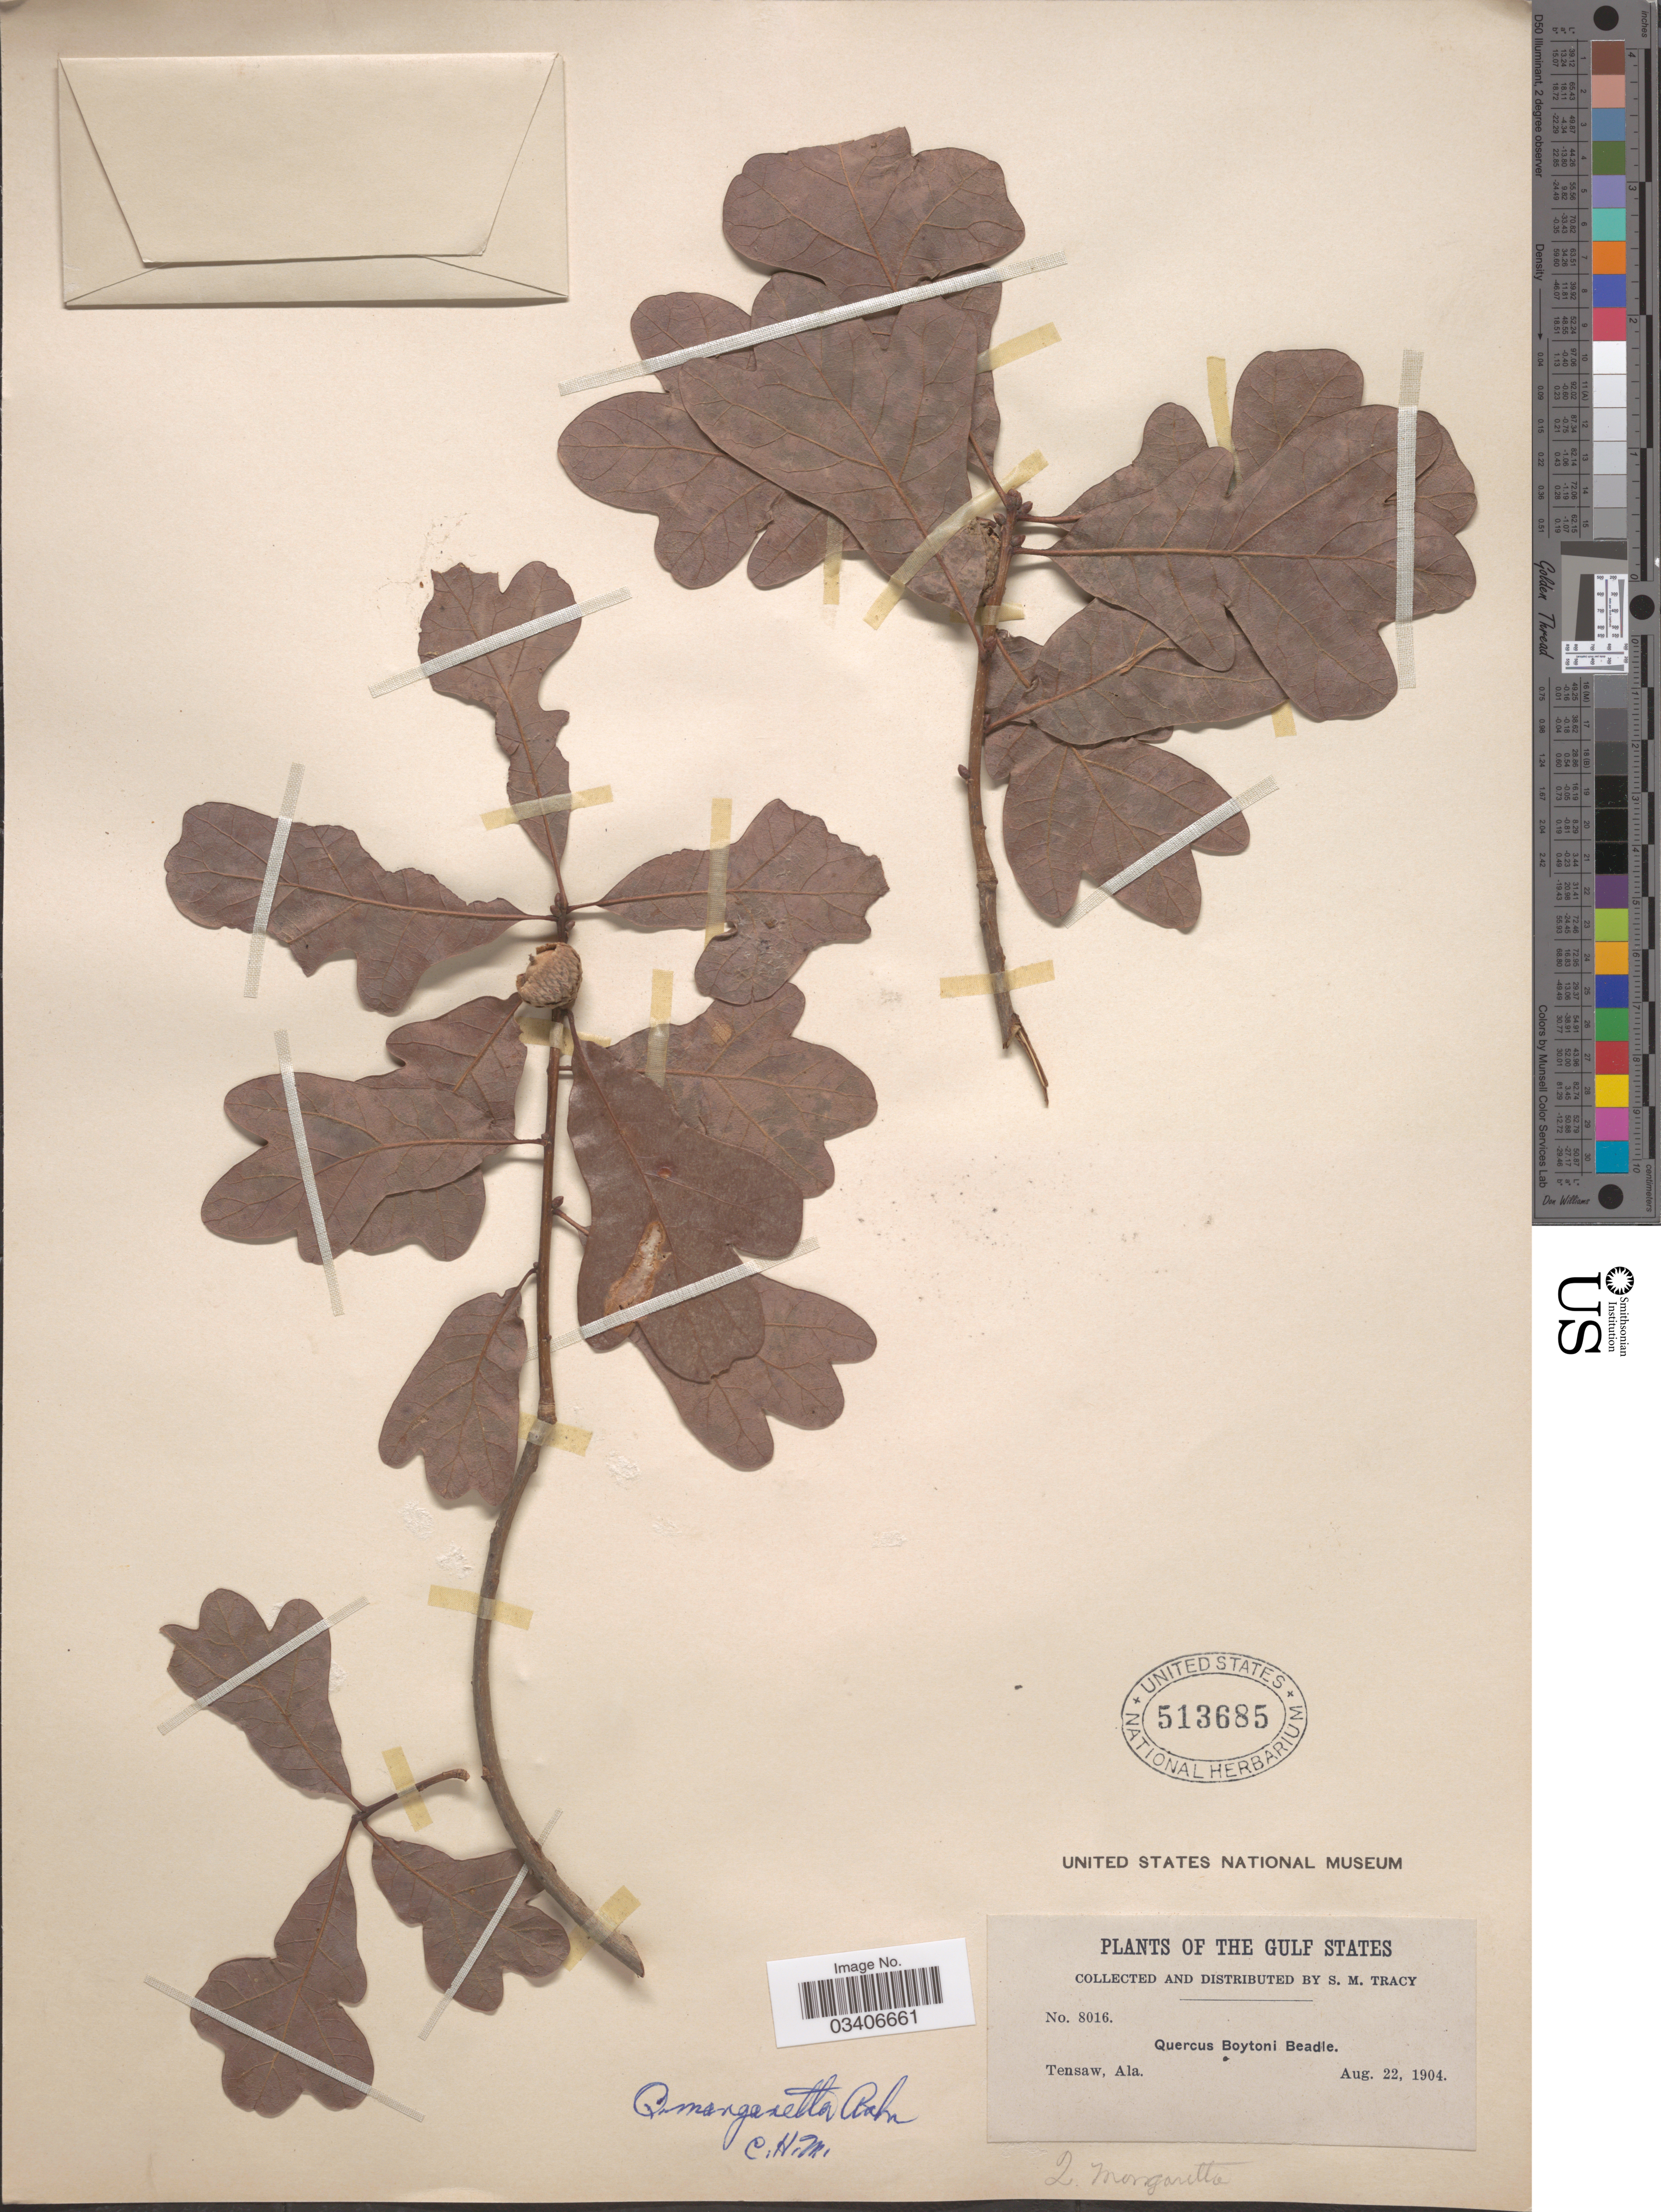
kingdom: Plantae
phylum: Tracheophyta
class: Magnoliopsida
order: Fagales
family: Fagaceae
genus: Quercus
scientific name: Quercus margarettae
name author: Ashe ex Small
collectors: S. M. Tracy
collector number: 8016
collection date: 1904-08-22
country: United States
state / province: Alabama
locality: The Gulf States. Tensaw.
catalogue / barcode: US 513685